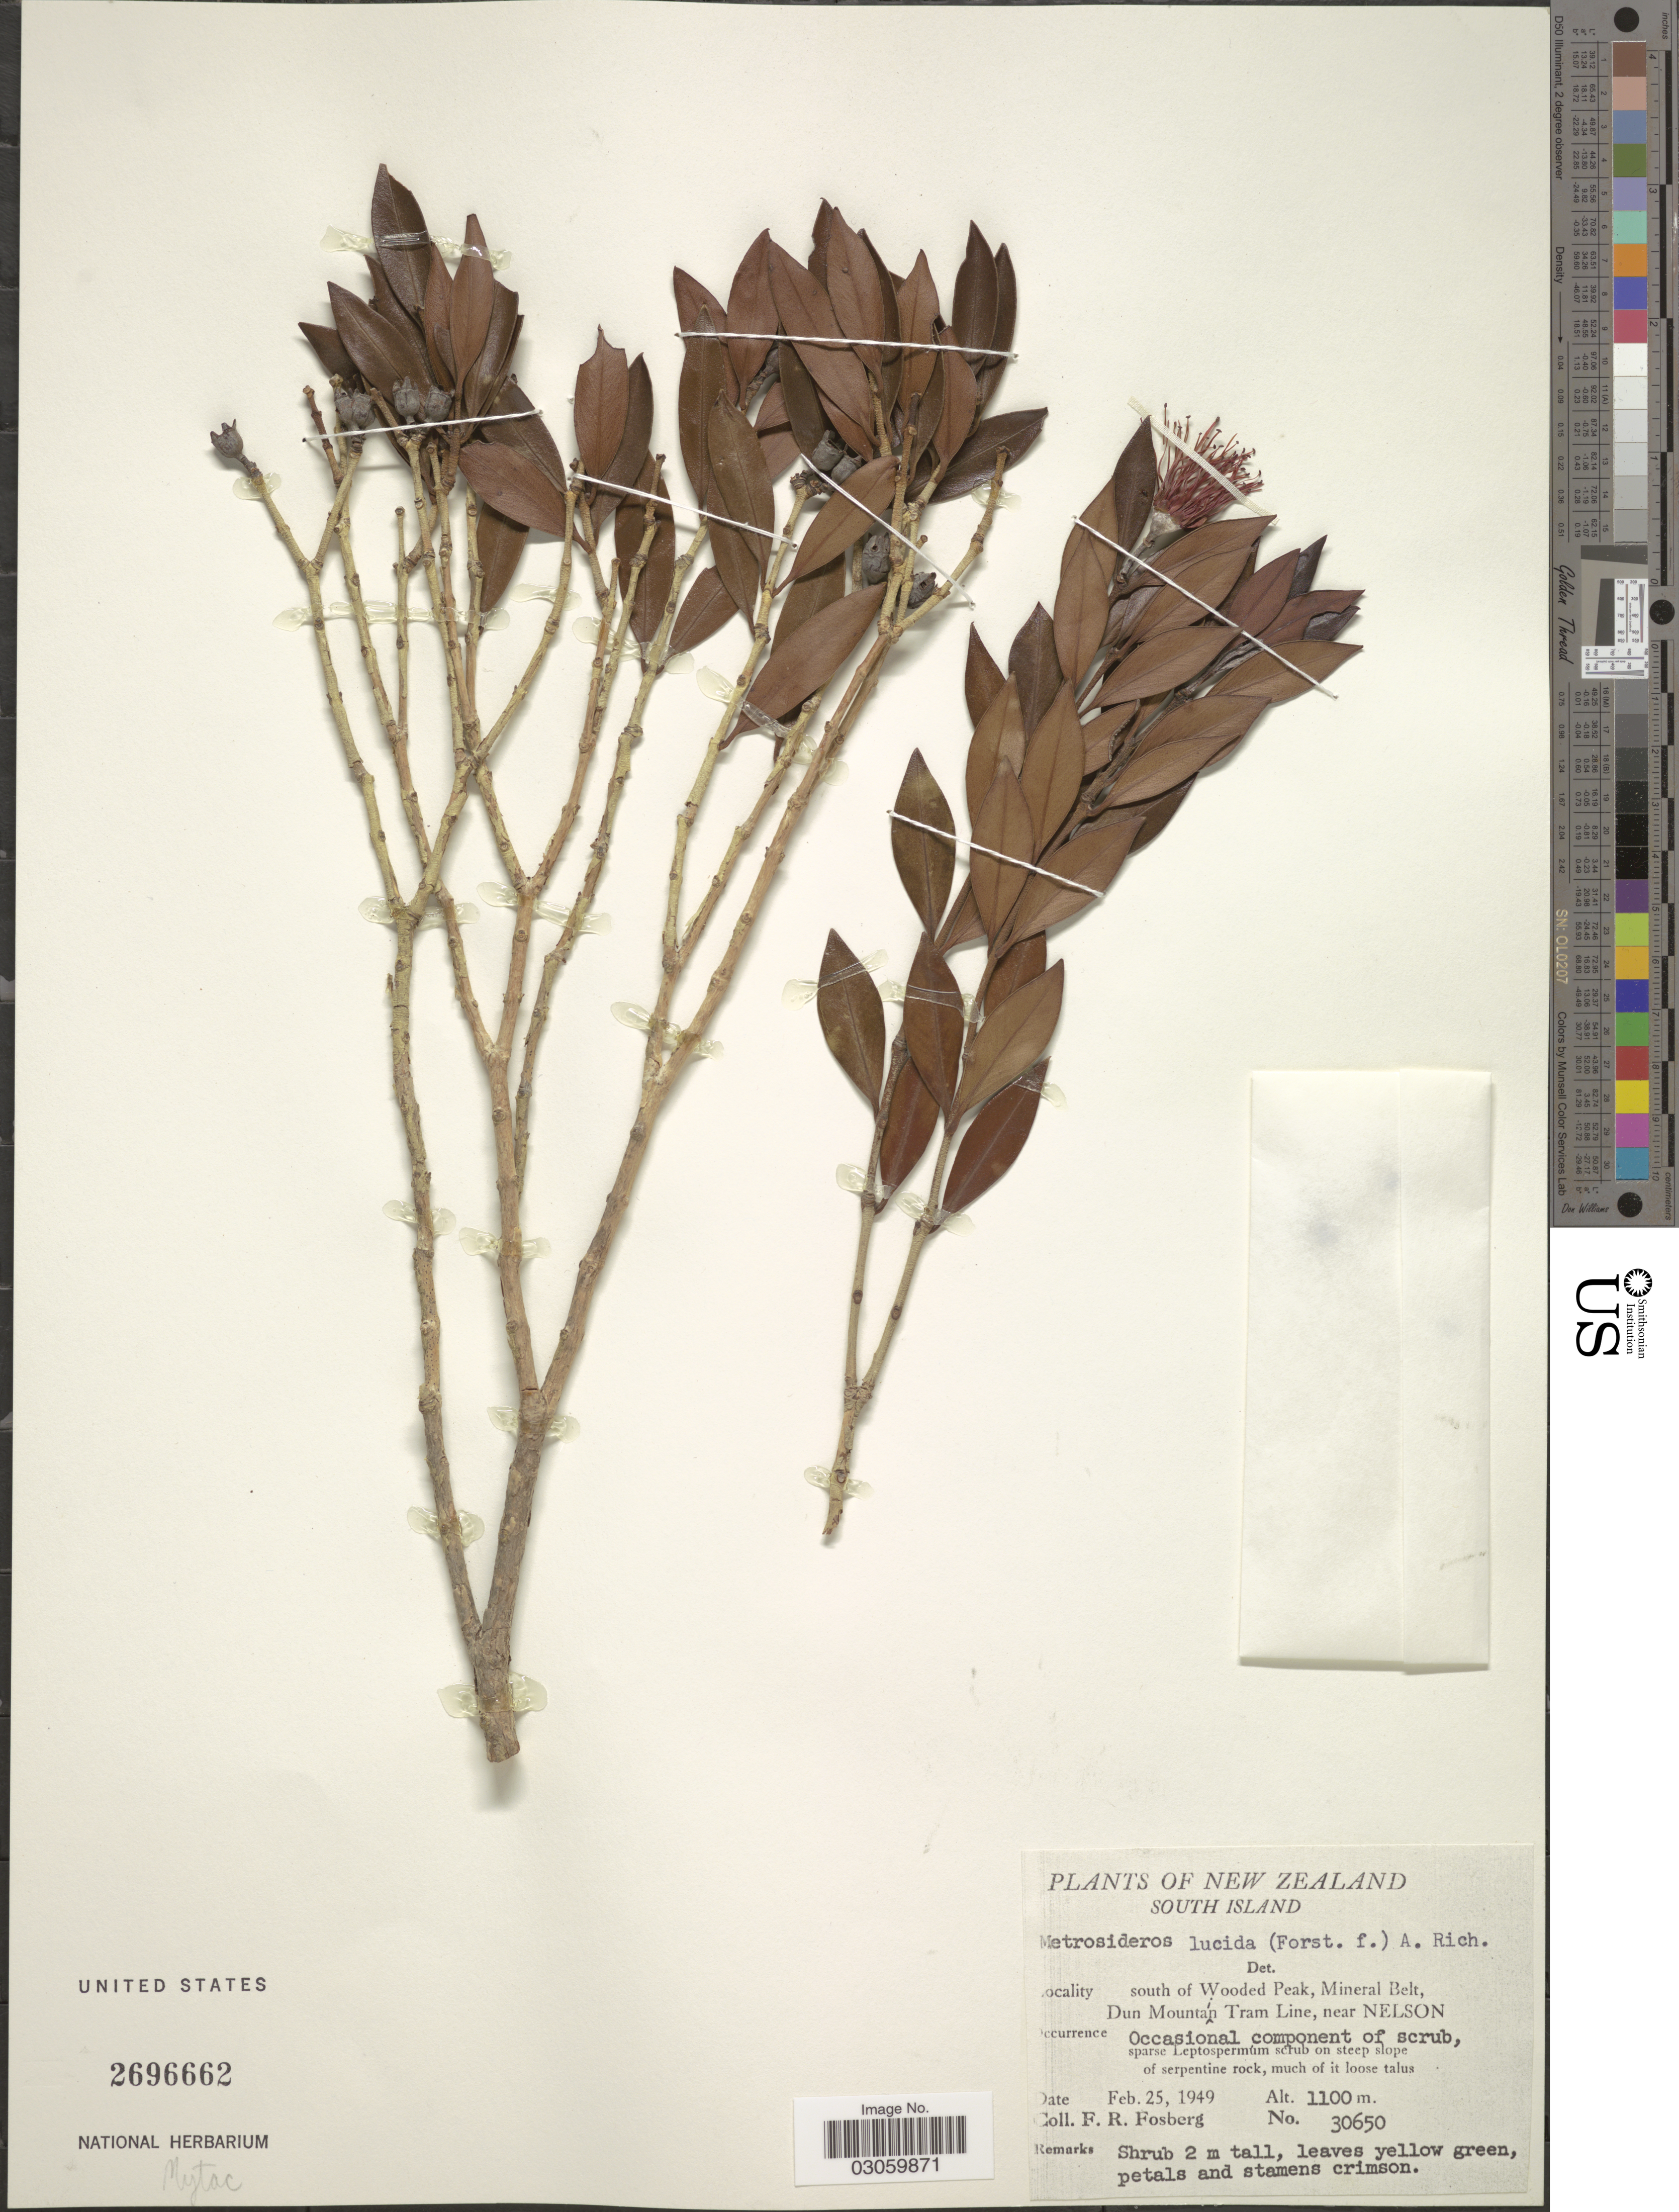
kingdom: Plantae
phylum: Tracheophyta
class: Magnoliopsida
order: Myrtales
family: Myrtaceae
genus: Metrosideros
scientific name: Metrosideros umbellata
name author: Cav.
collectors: F. R. Fosberg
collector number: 30650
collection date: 1949-02-25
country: New Zealand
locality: South Island. South of Wooded Peak, Mineral Belt, Dun Mountain Tram Line, near Nelson.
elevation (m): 1100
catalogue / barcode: US 2696662